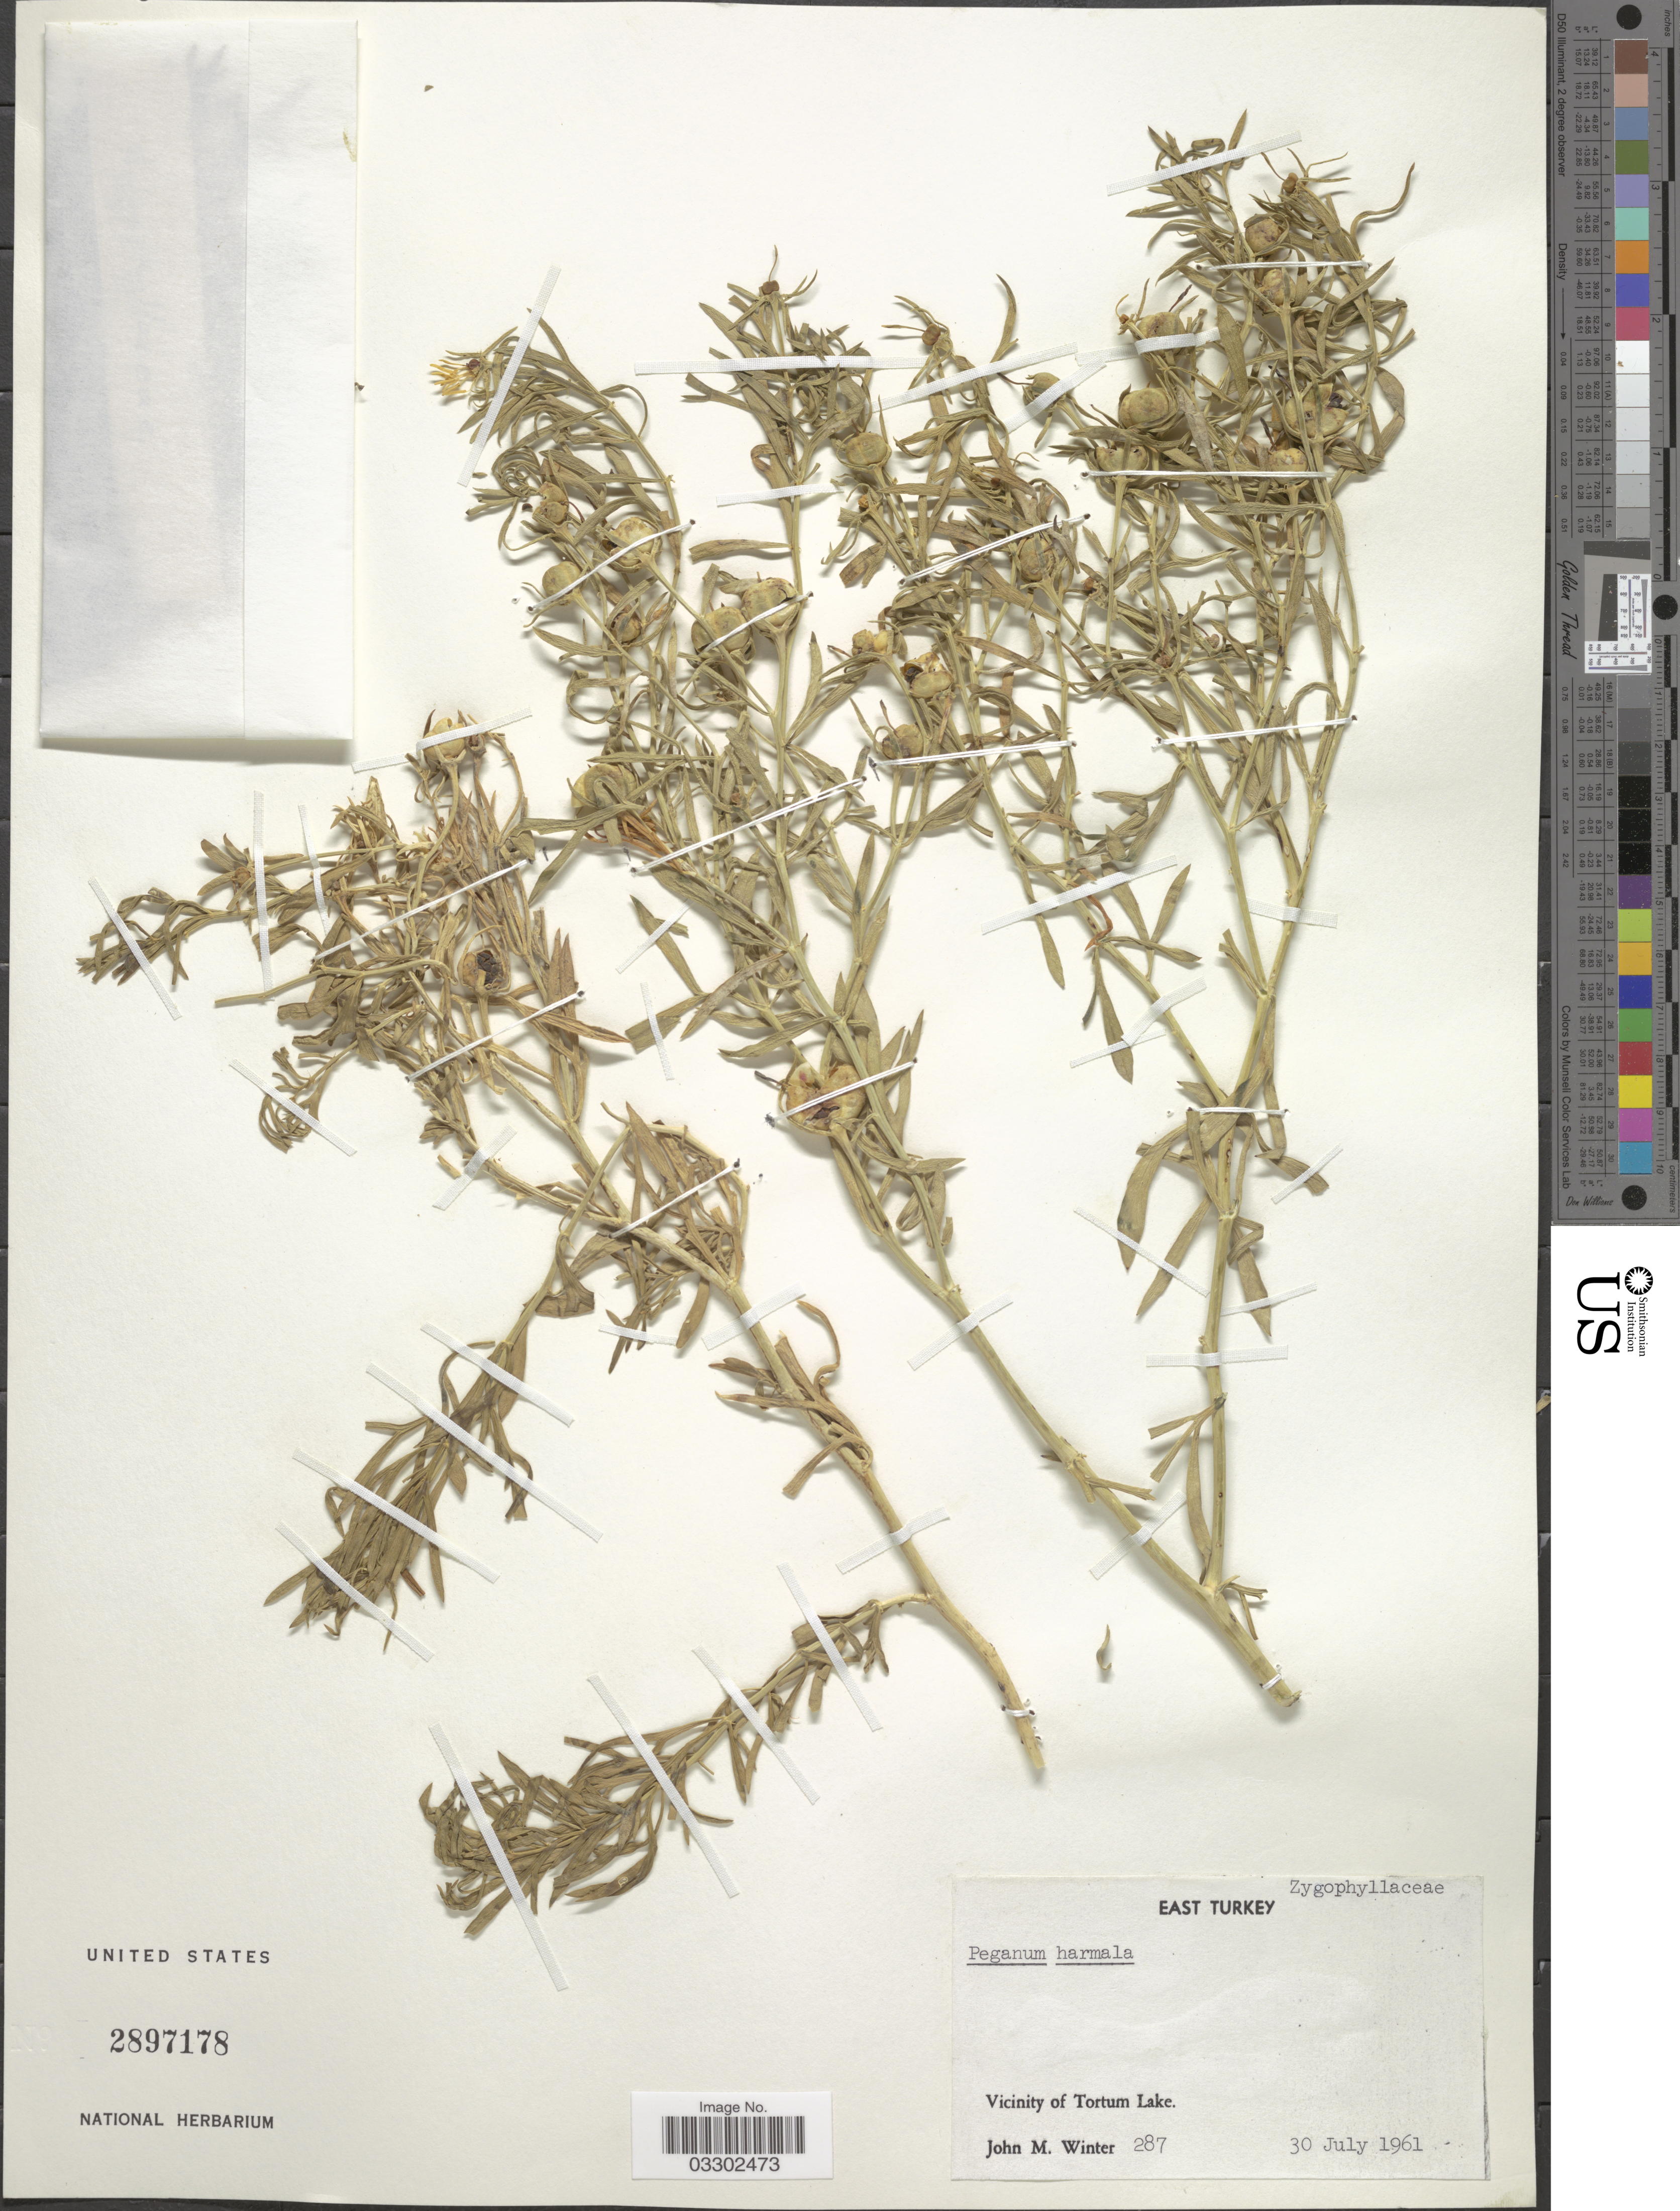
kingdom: Plantae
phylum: Tracheophyta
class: Magnoliopsida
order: Sapindales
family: Tetradiclidaceae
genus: Peganum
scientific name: Peganum harmala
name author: L.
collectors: J. M. Winter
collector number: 287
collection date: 1961-07-30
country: Turkey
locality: East Turkey. Vicinity of Tortum Lake.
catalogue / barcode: US 2897178